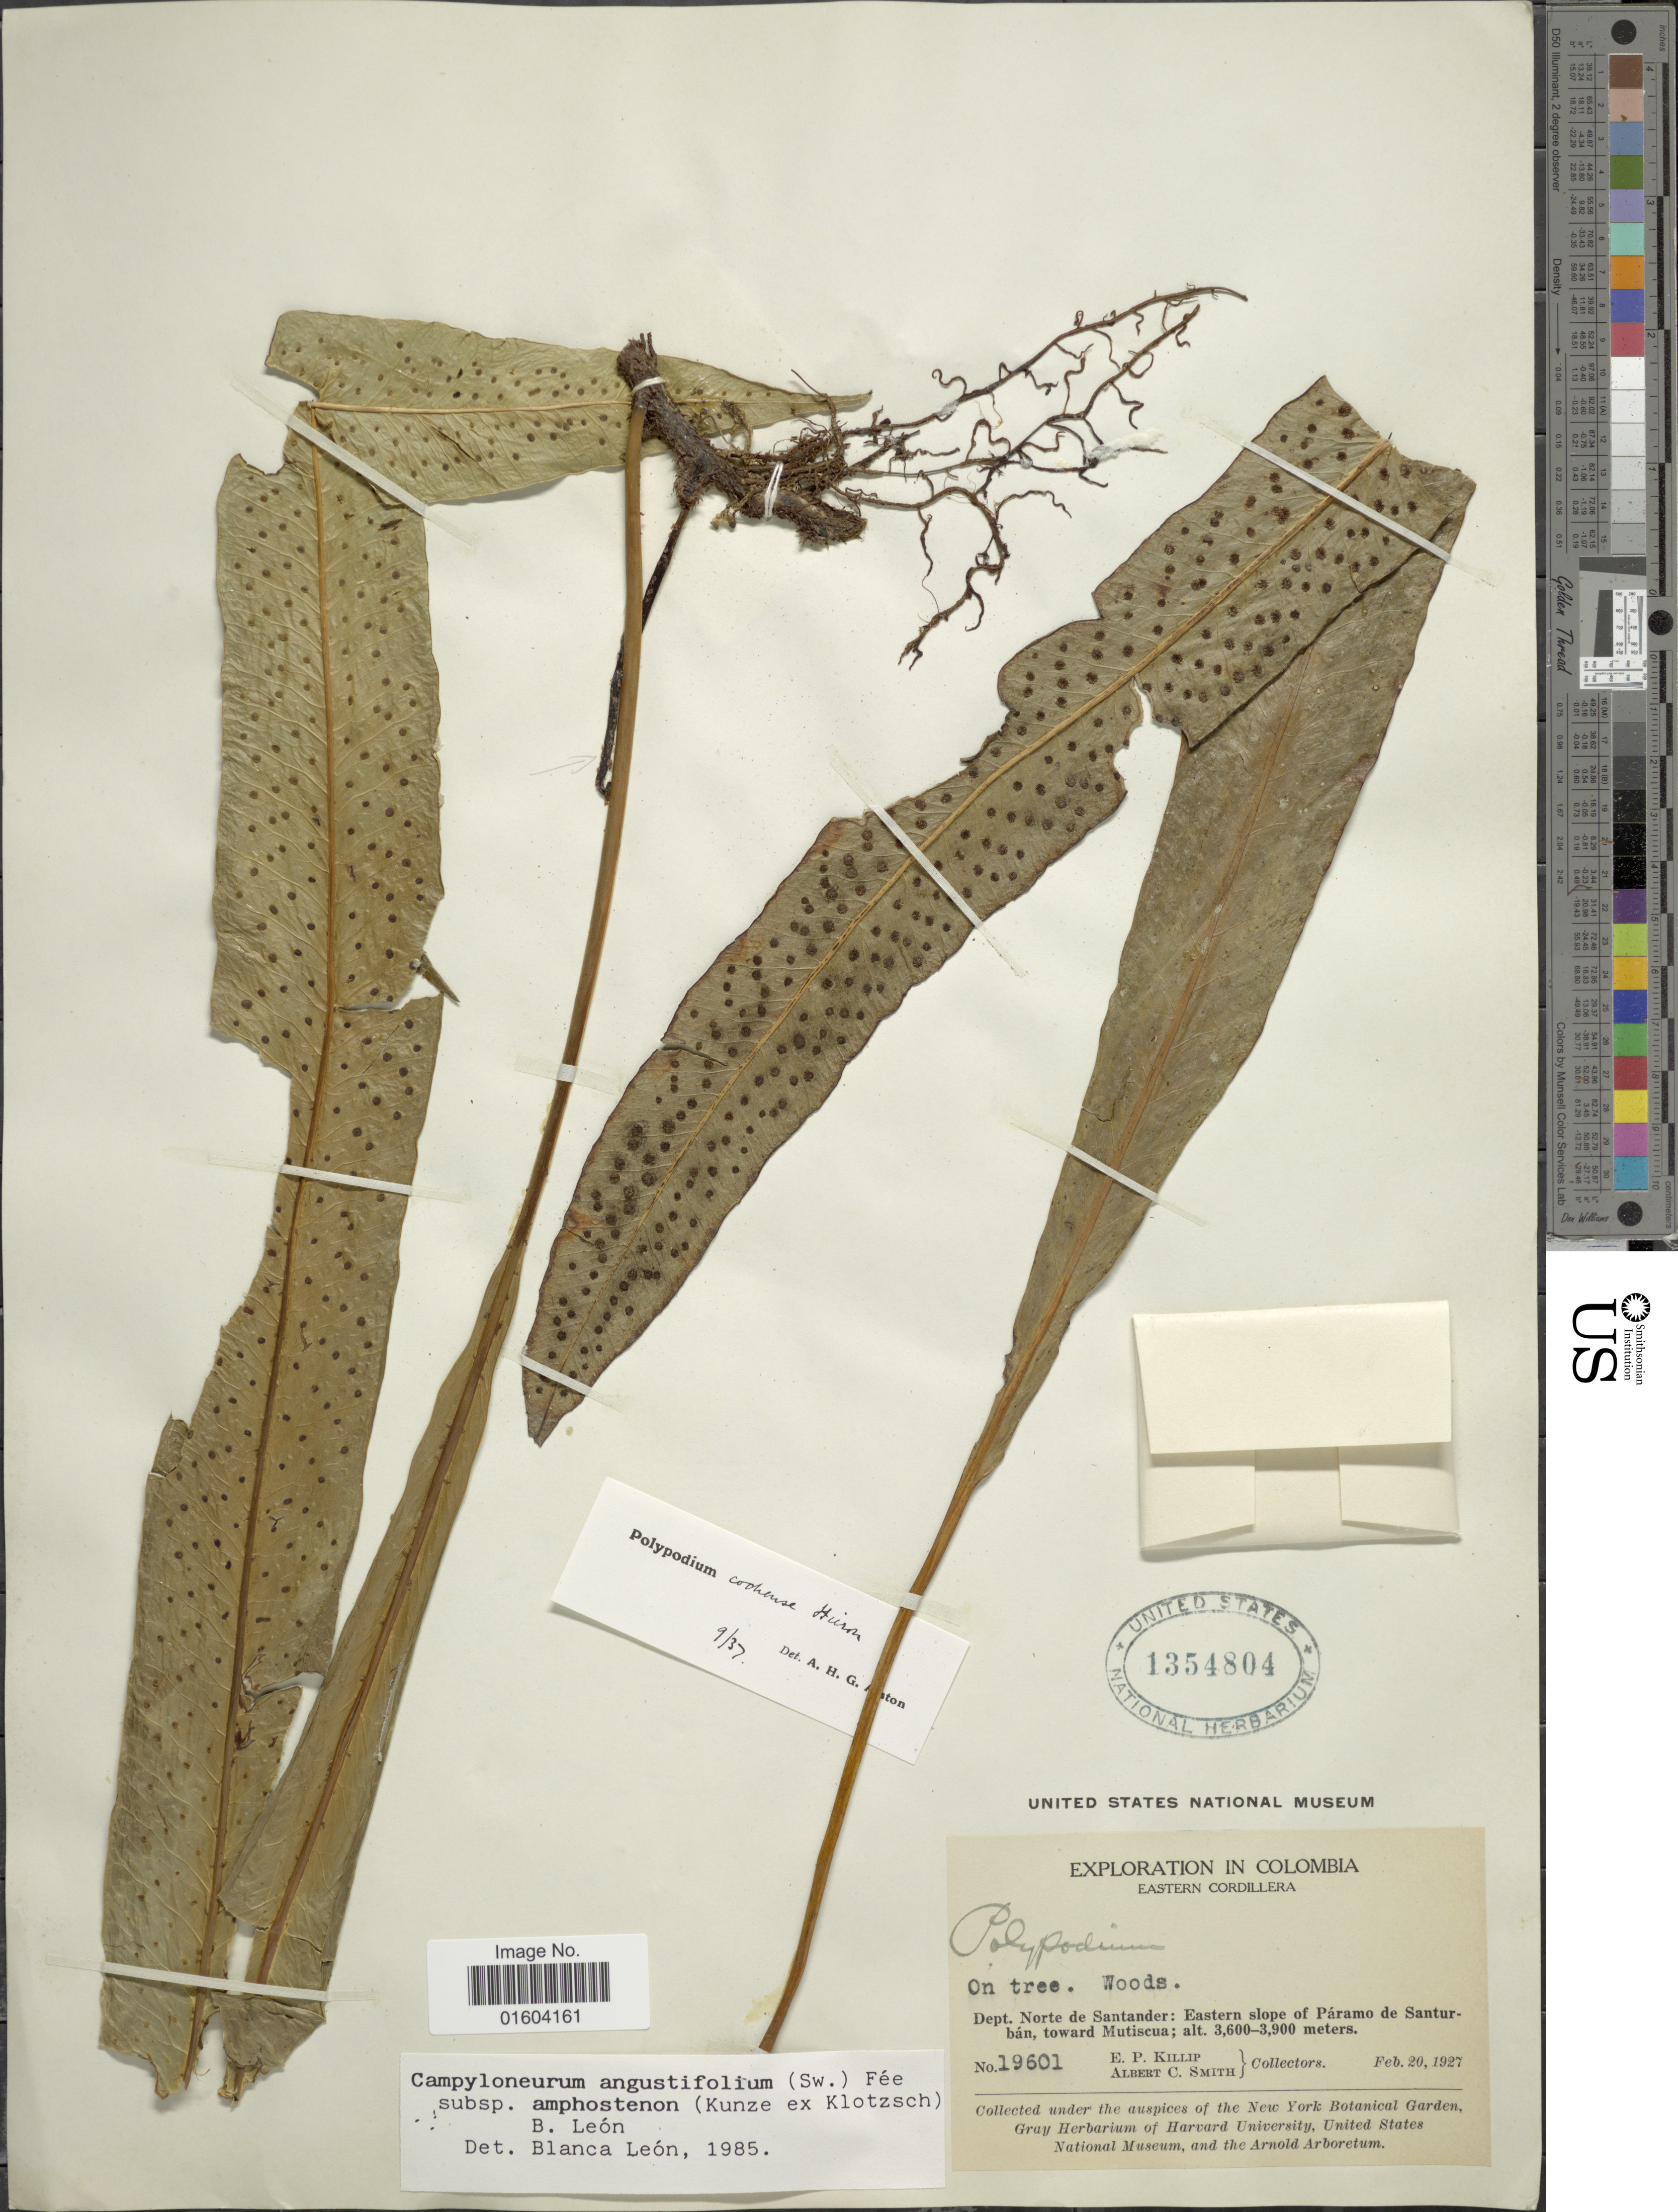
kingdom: Plantae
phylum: Tracheophyta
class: Polypodiopsida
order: Polypodiales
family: Polypodiaceae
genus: Campyloneurum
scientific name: Campyloneurum cochense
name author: (Hieron.) Ching & Farw.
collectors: E. P. Killip & A. C. Smith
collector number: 19601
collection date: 1927-02-20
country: Colombia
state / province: Norte de Santander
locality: Eastern Cordillera. Dept. Norte de Santander: Eastern slope Paramo de Santurbain, toward Mutiscua.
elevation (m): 3600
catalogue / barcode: US 1354804